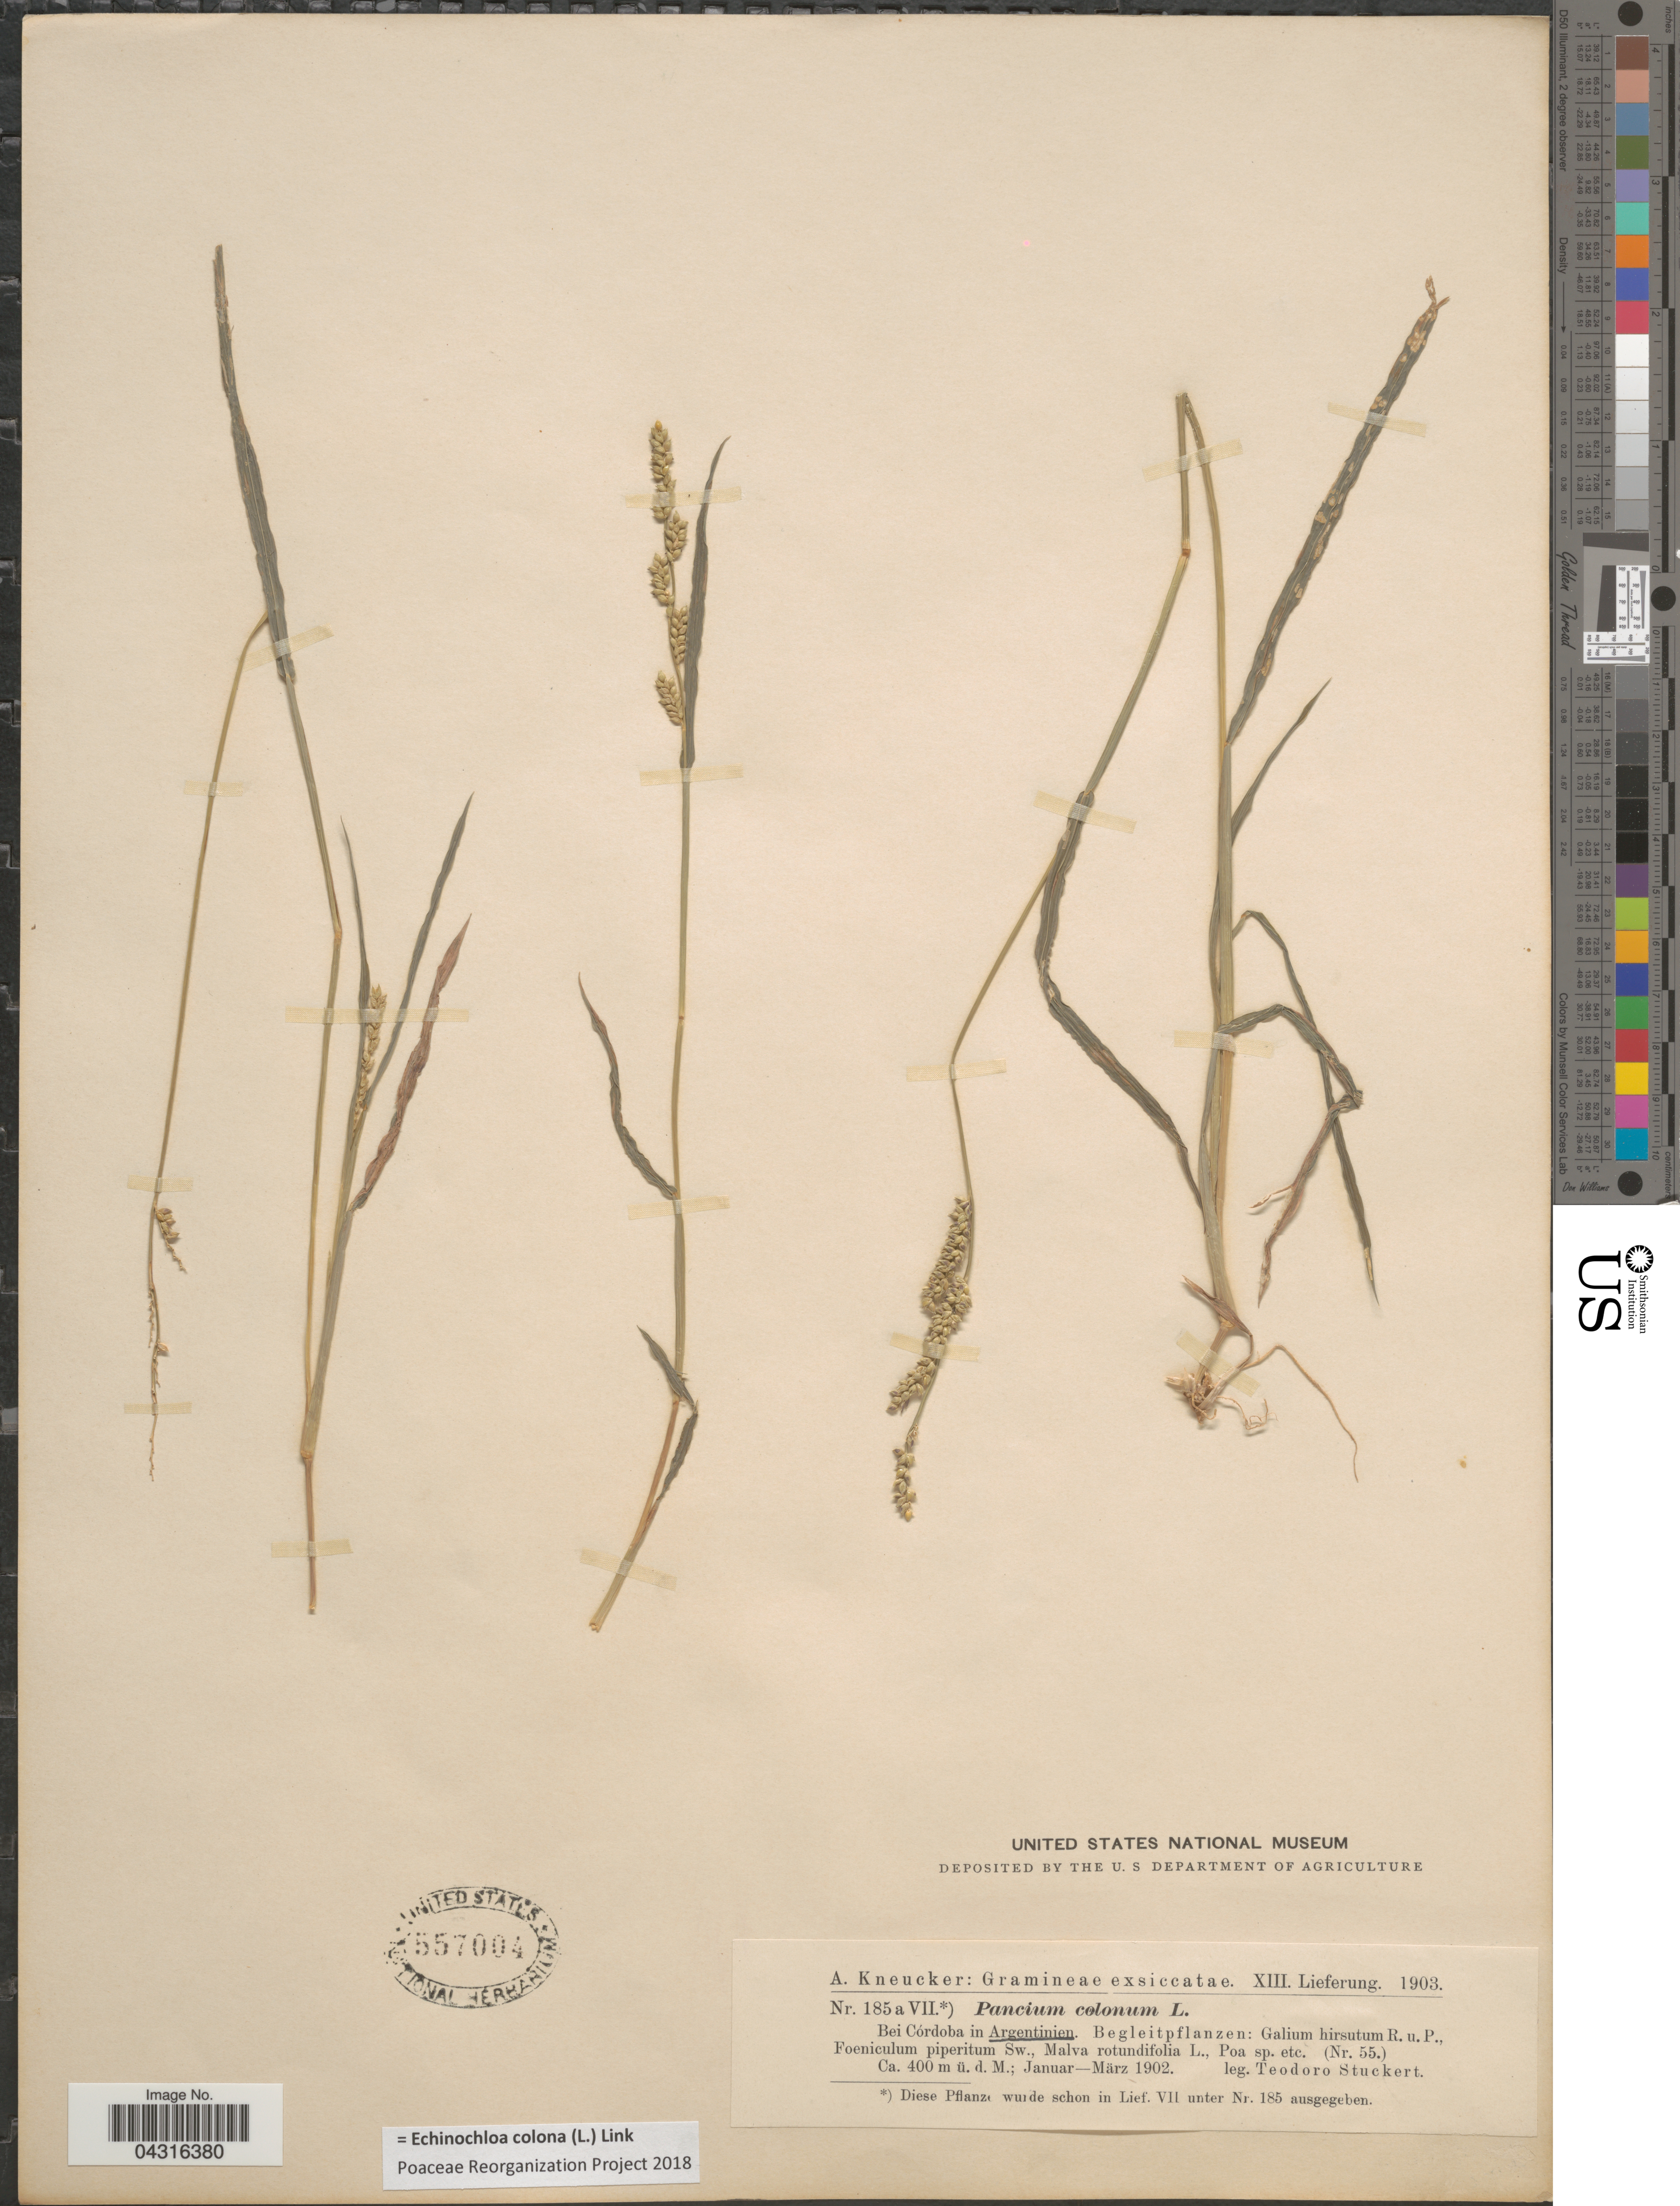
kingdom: Plantae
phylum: Tracheophyta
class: Liliopsida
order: Poales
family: Poaceae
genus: Echinochloa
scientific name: Echinochloa colona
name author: (L.) Link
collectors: T. Stuckert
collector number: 185aVII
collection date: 1902-01/1902-03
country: Argentina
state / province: Cordoba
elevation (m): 400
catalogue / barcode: US 557004